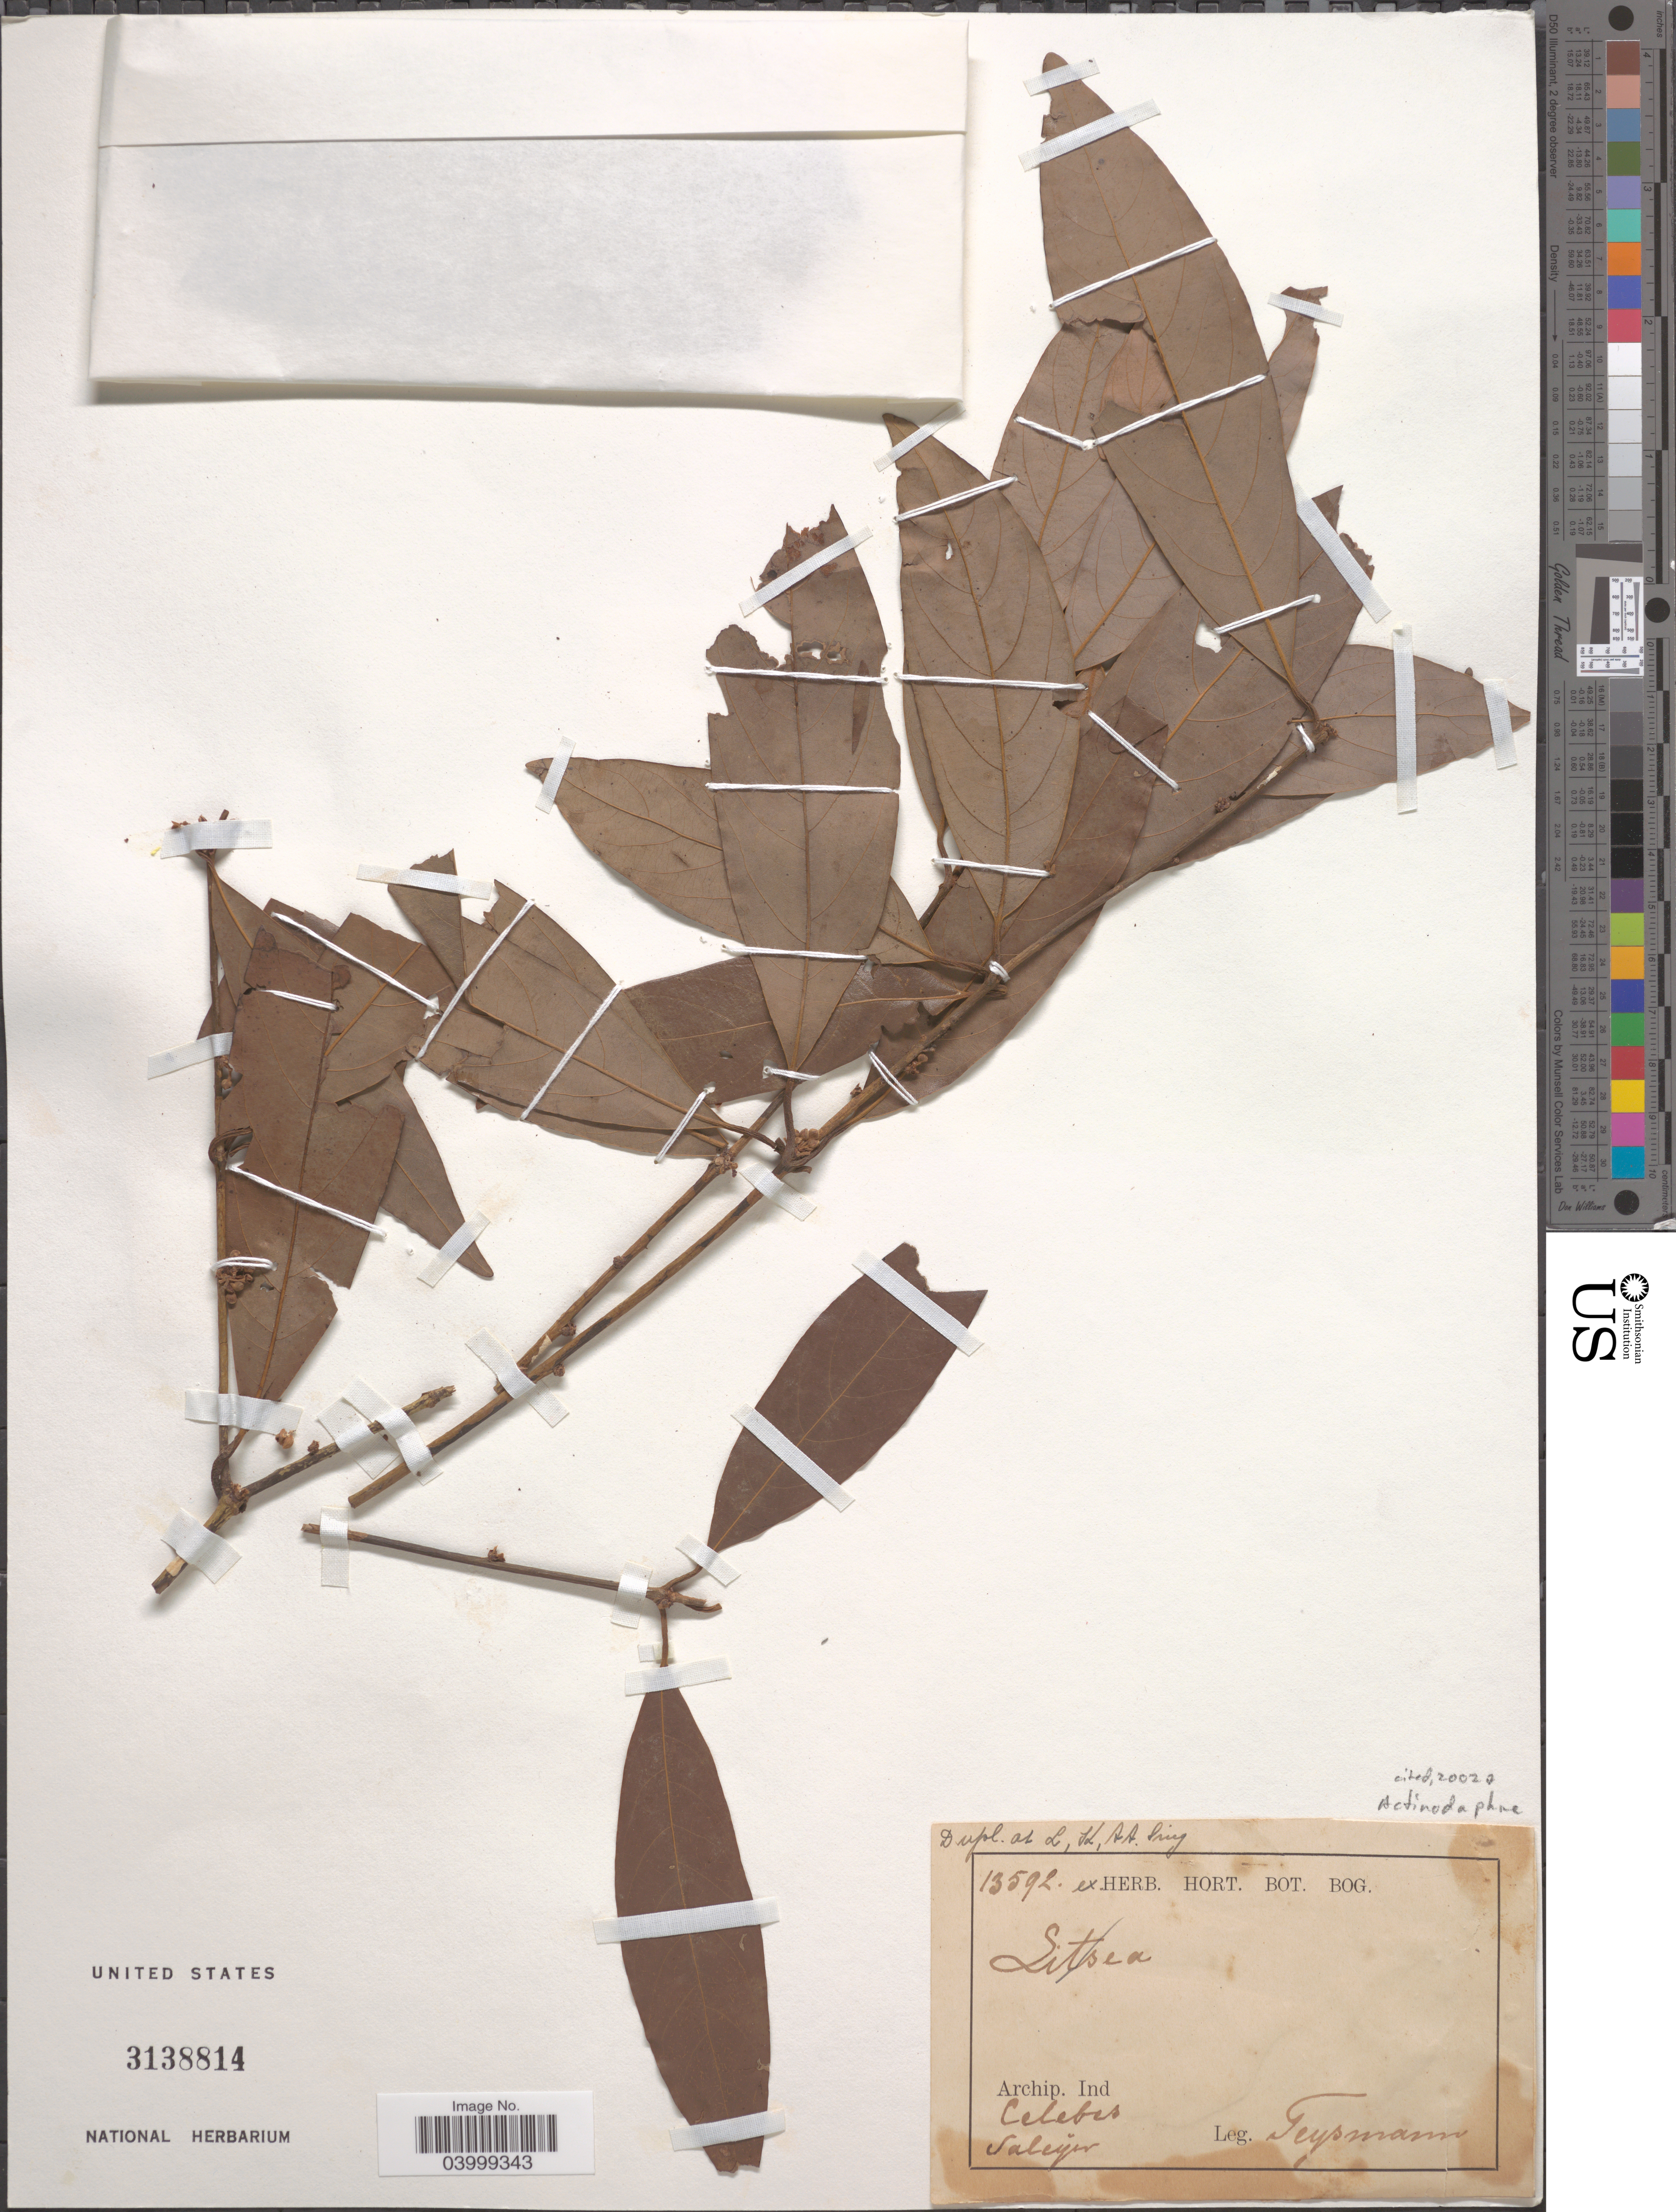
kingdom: Plantae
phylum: Tracheophyta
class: Magnoliopsida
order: Laurales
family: Lauraceae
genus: Actinodaphne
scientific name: Actinodaphne sp.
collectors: Teysmann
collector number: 13592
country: Indonesia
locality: Archip. Ind Celebes. Saleyer.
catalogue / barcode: US 3138814